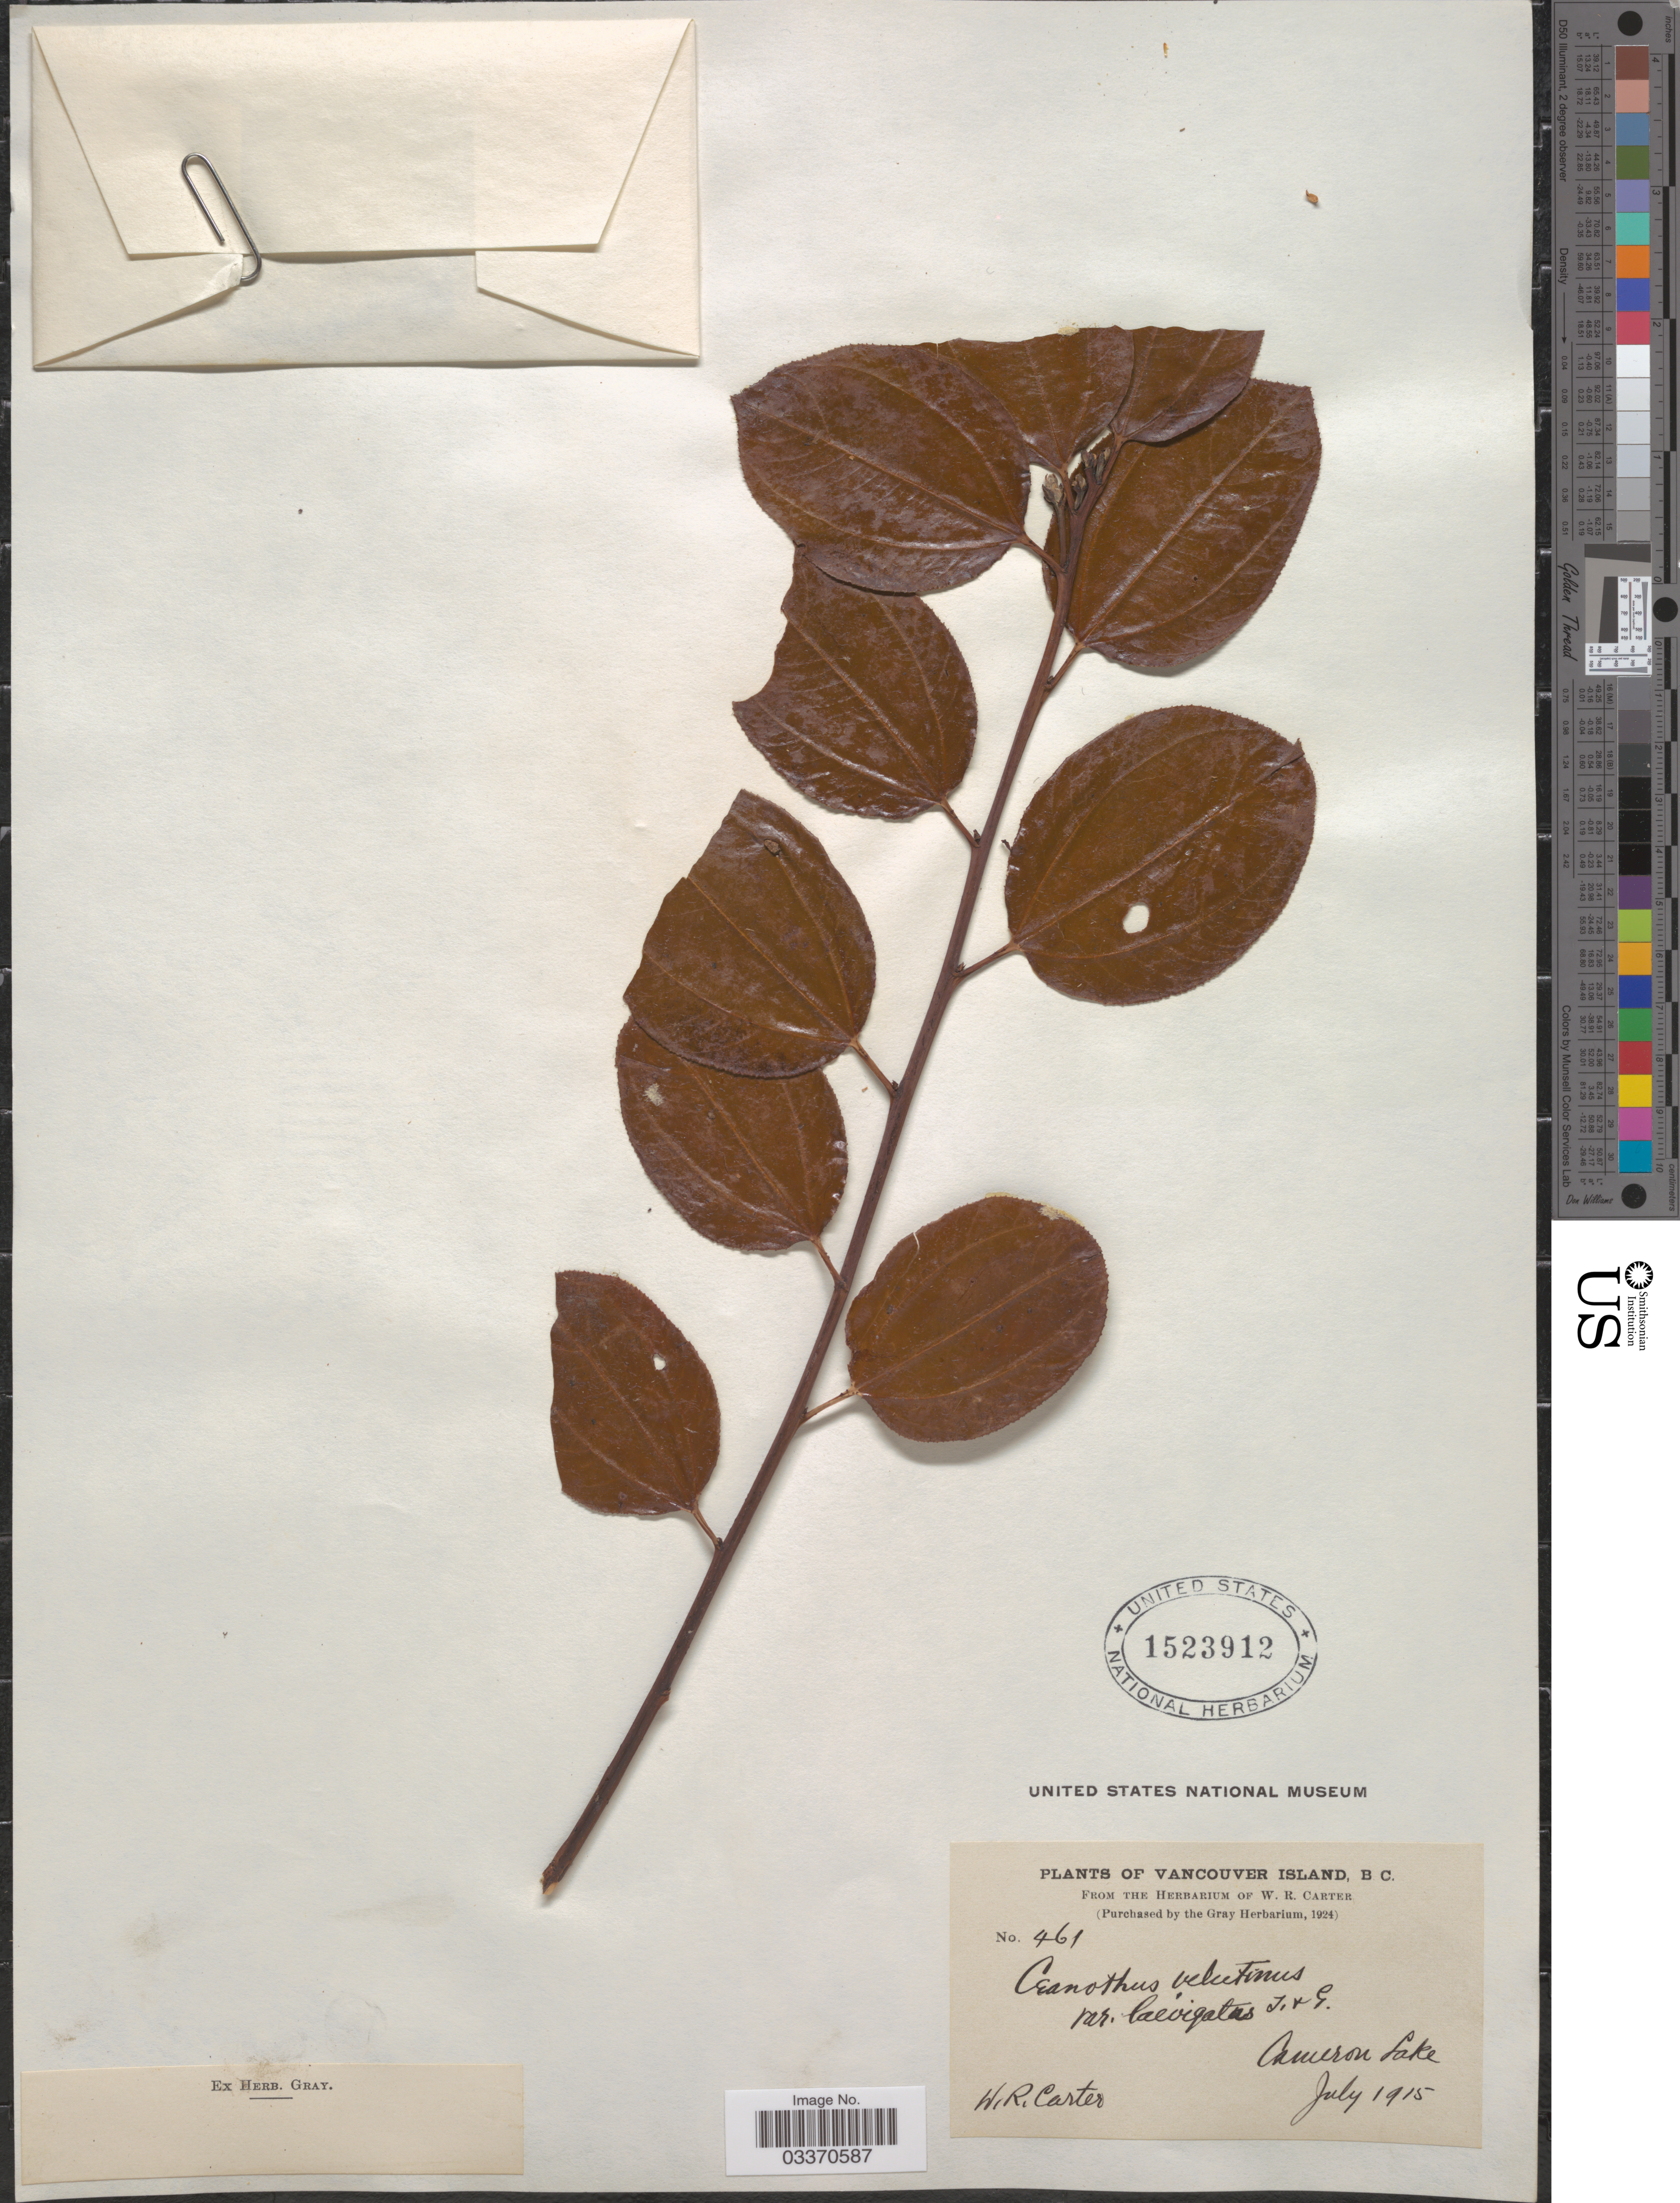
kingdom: Plantae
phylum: Tracheophyta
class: Magnoliopsida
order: Rosales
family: Rhamnaceae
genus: Ceanothus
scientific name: Ceanothus velutinus var. laevigatus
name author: Torr. & A. Gray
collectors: W. R. Carter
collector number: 461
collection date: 1915-07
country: Canada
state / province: British Columbia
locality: Vancouver Island. Cameron Lake.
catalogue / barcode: US 1523912